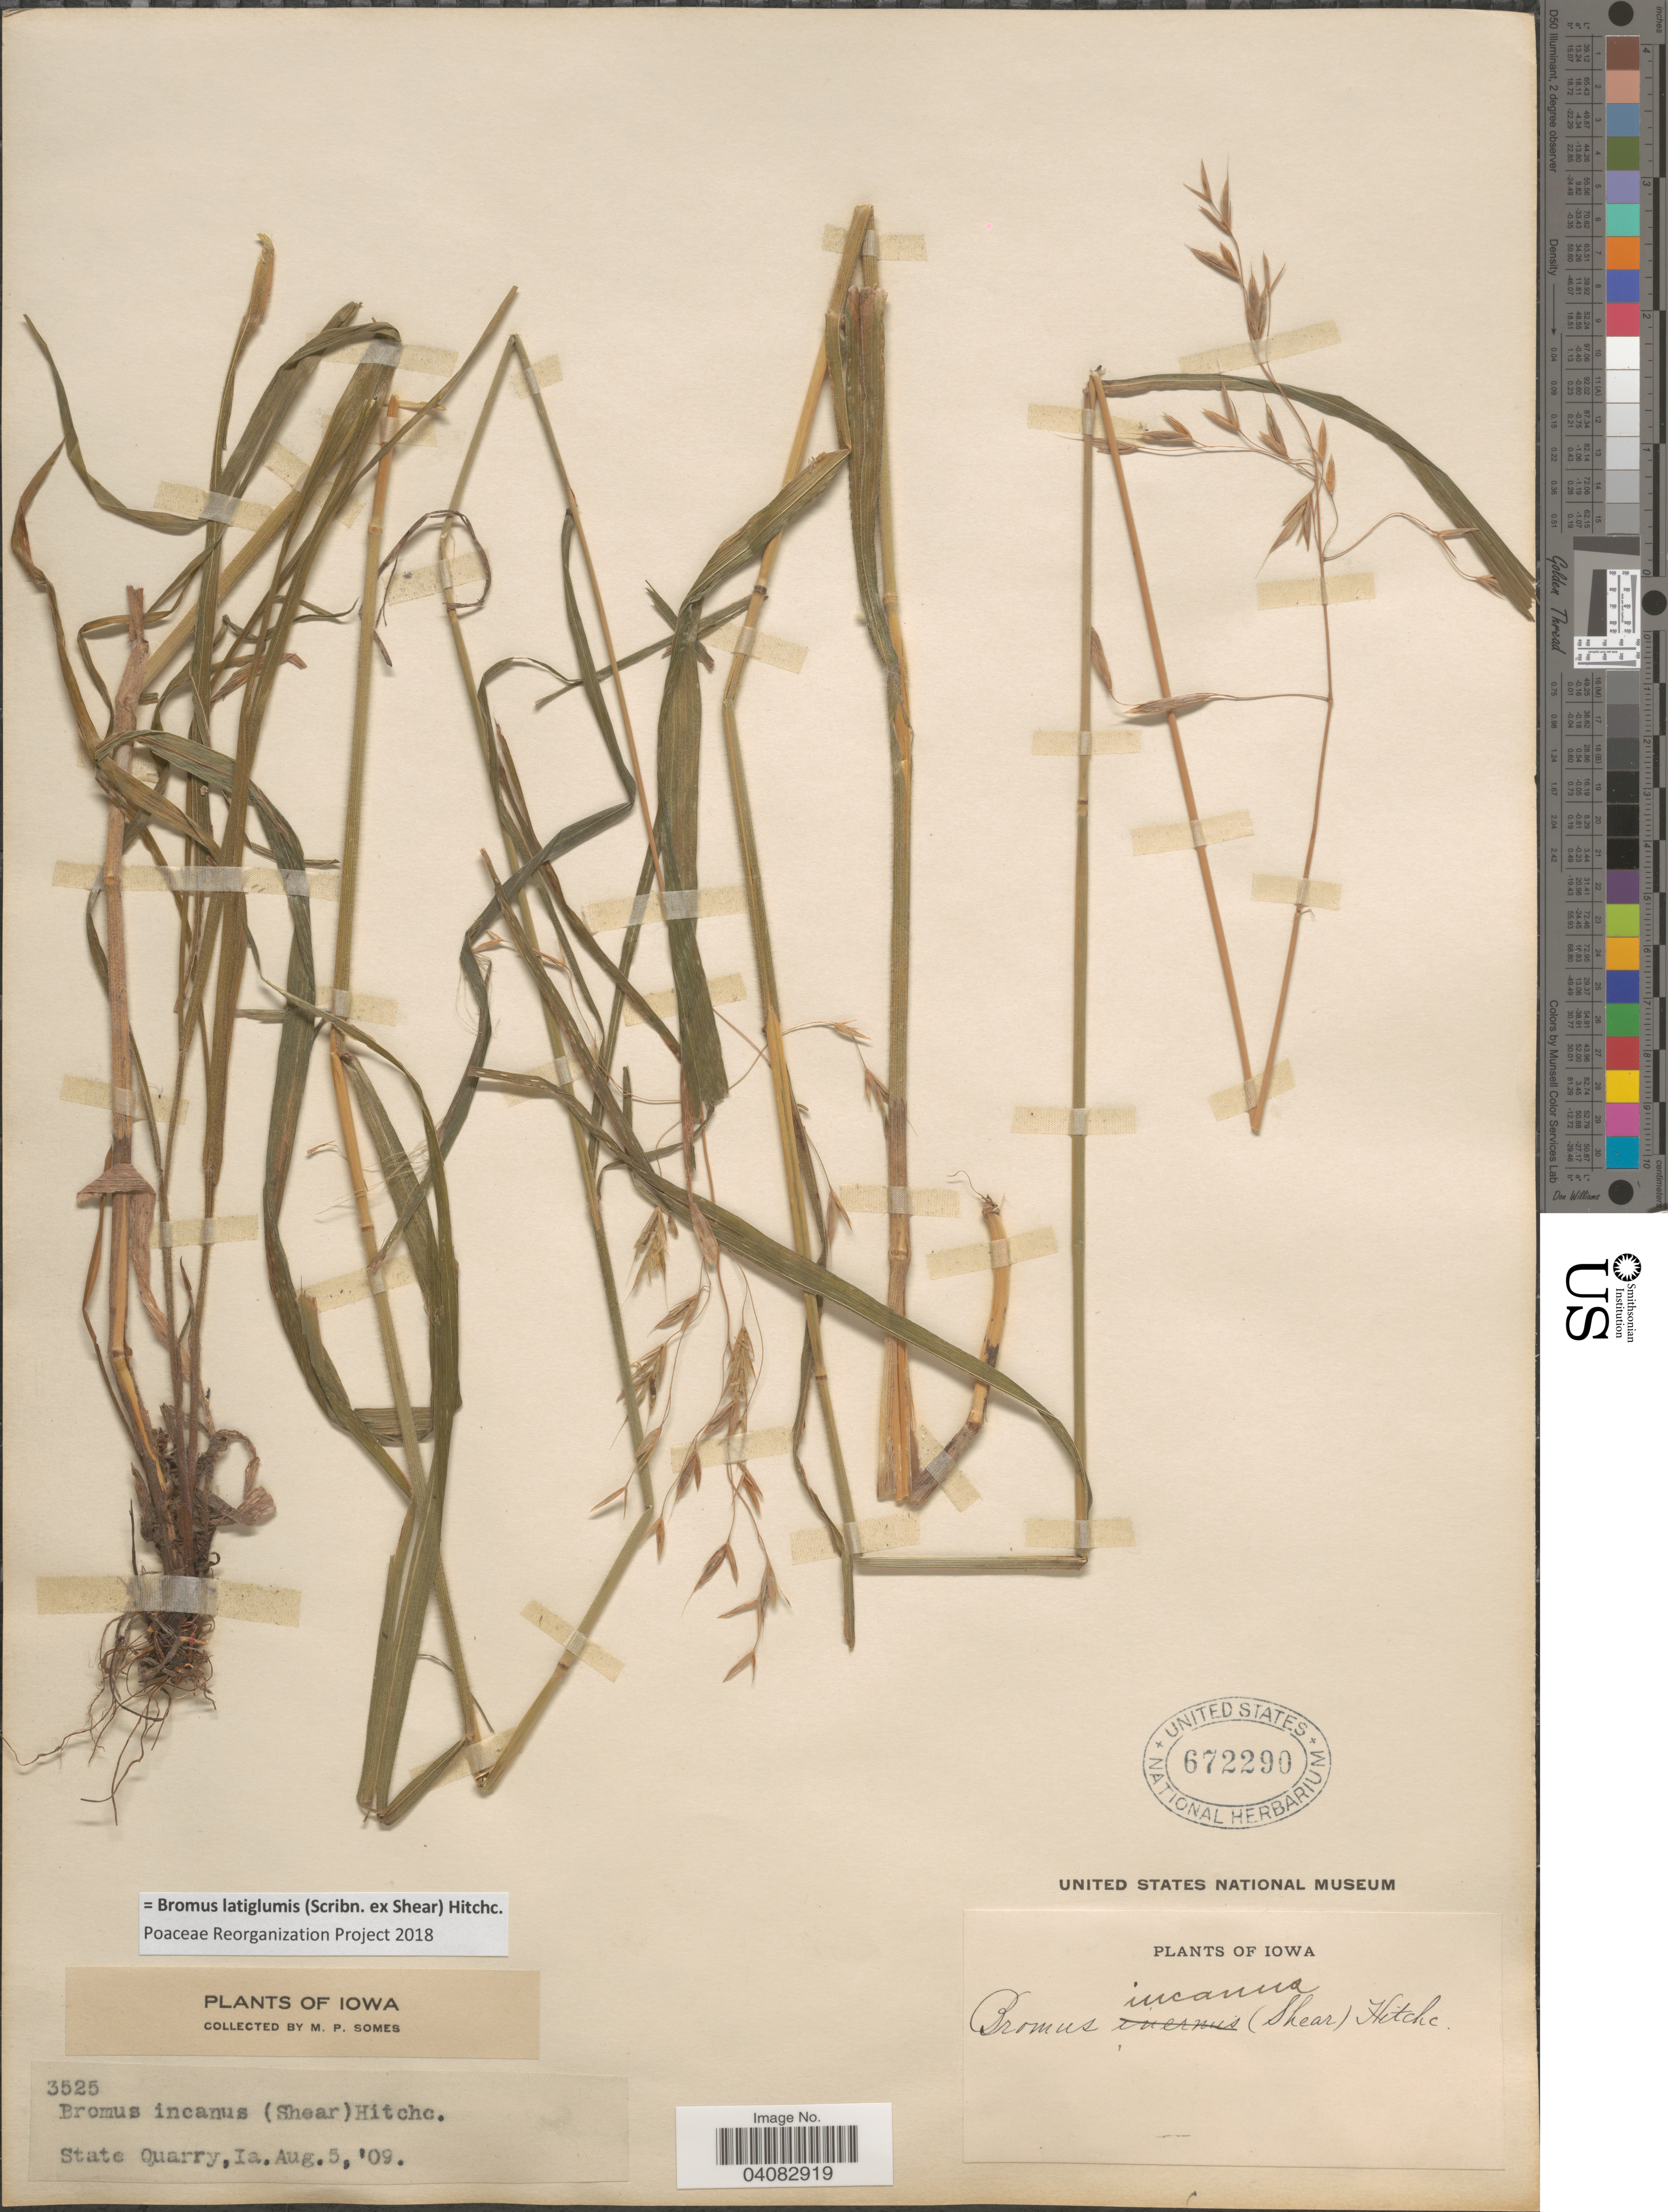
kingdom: Plantae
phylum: Tracheophyta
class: Liliopsida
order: Poales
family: Poaceae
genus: Bromus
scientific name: Bromus latiglumis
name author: (Scribn. ex Shear) Hitchc.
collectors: M. Somes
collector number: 3525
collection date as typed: Transcribed d/m/y: 5/8/9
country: United States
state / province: Iowa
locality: State Quarry.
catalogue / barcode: US 672290